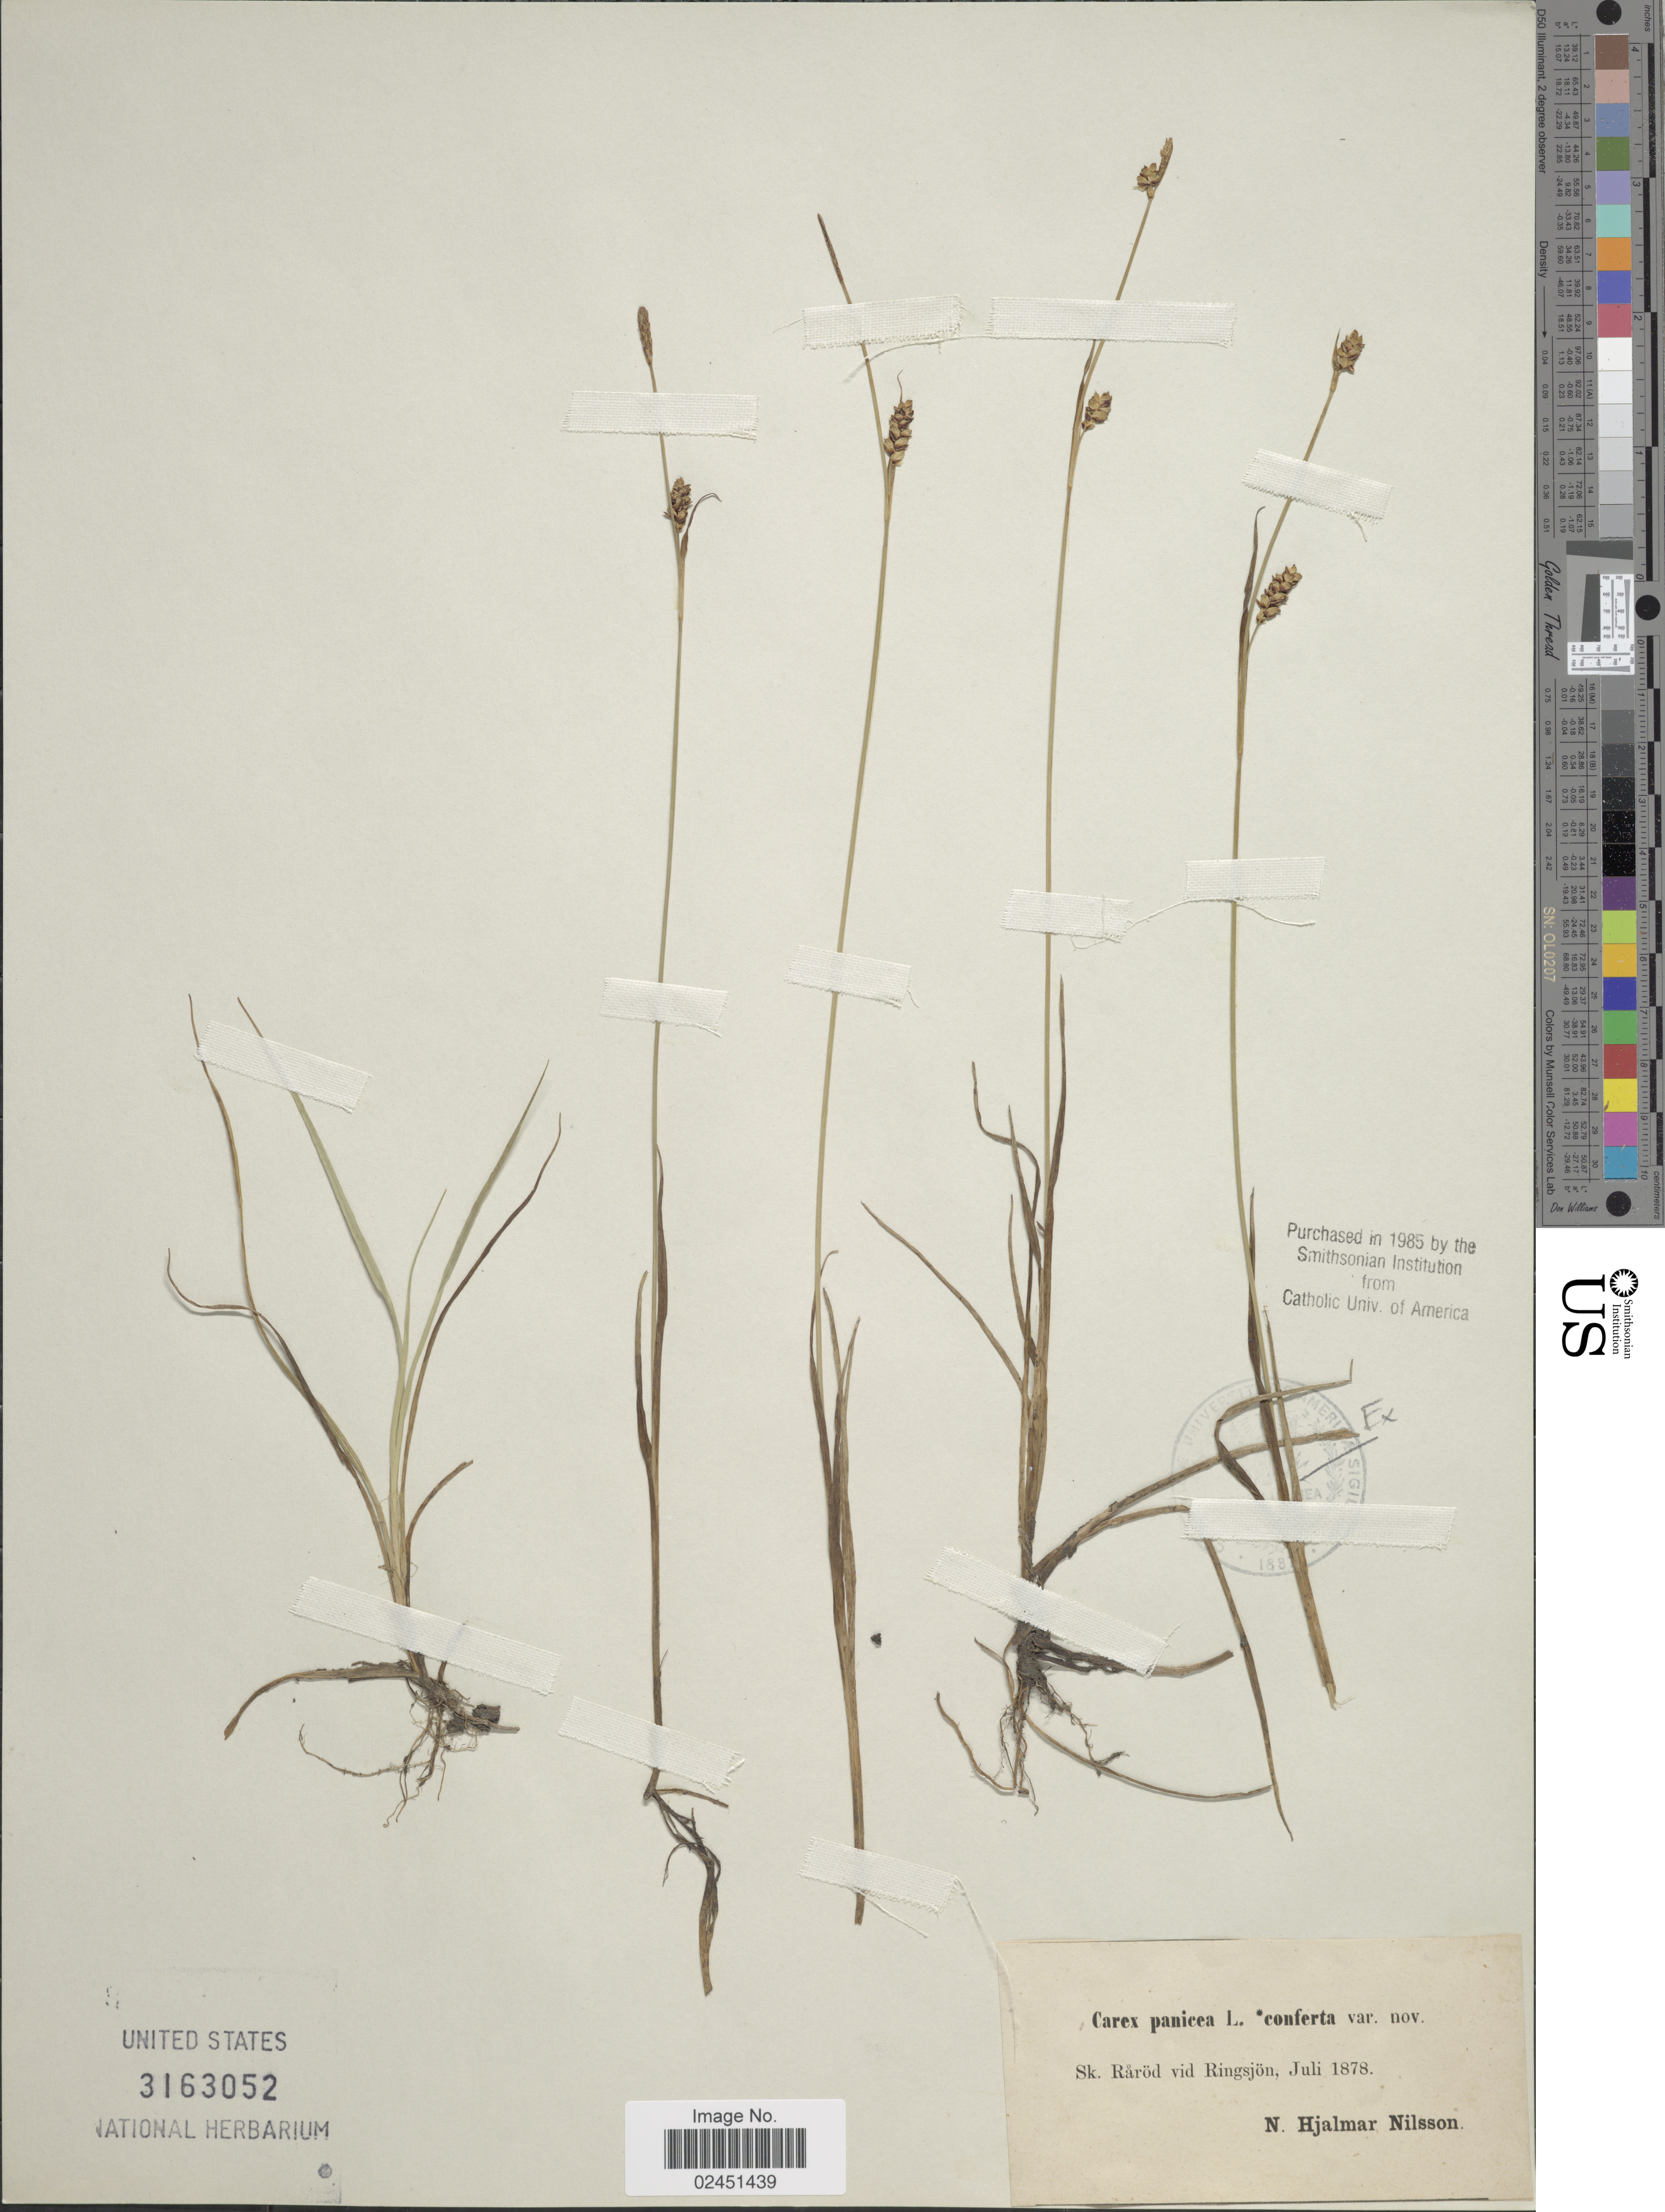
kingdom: Plantae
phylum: Tracheophyta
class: Liliopsida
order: Poales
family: Cyperaceae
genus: Carex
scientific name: Carex panicea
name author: L.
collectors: N. H. Nilsson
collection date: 1878-07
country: Sweden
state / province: Skåne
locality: Sk. Rarod vid Ringsjon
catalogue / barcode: US 3163052